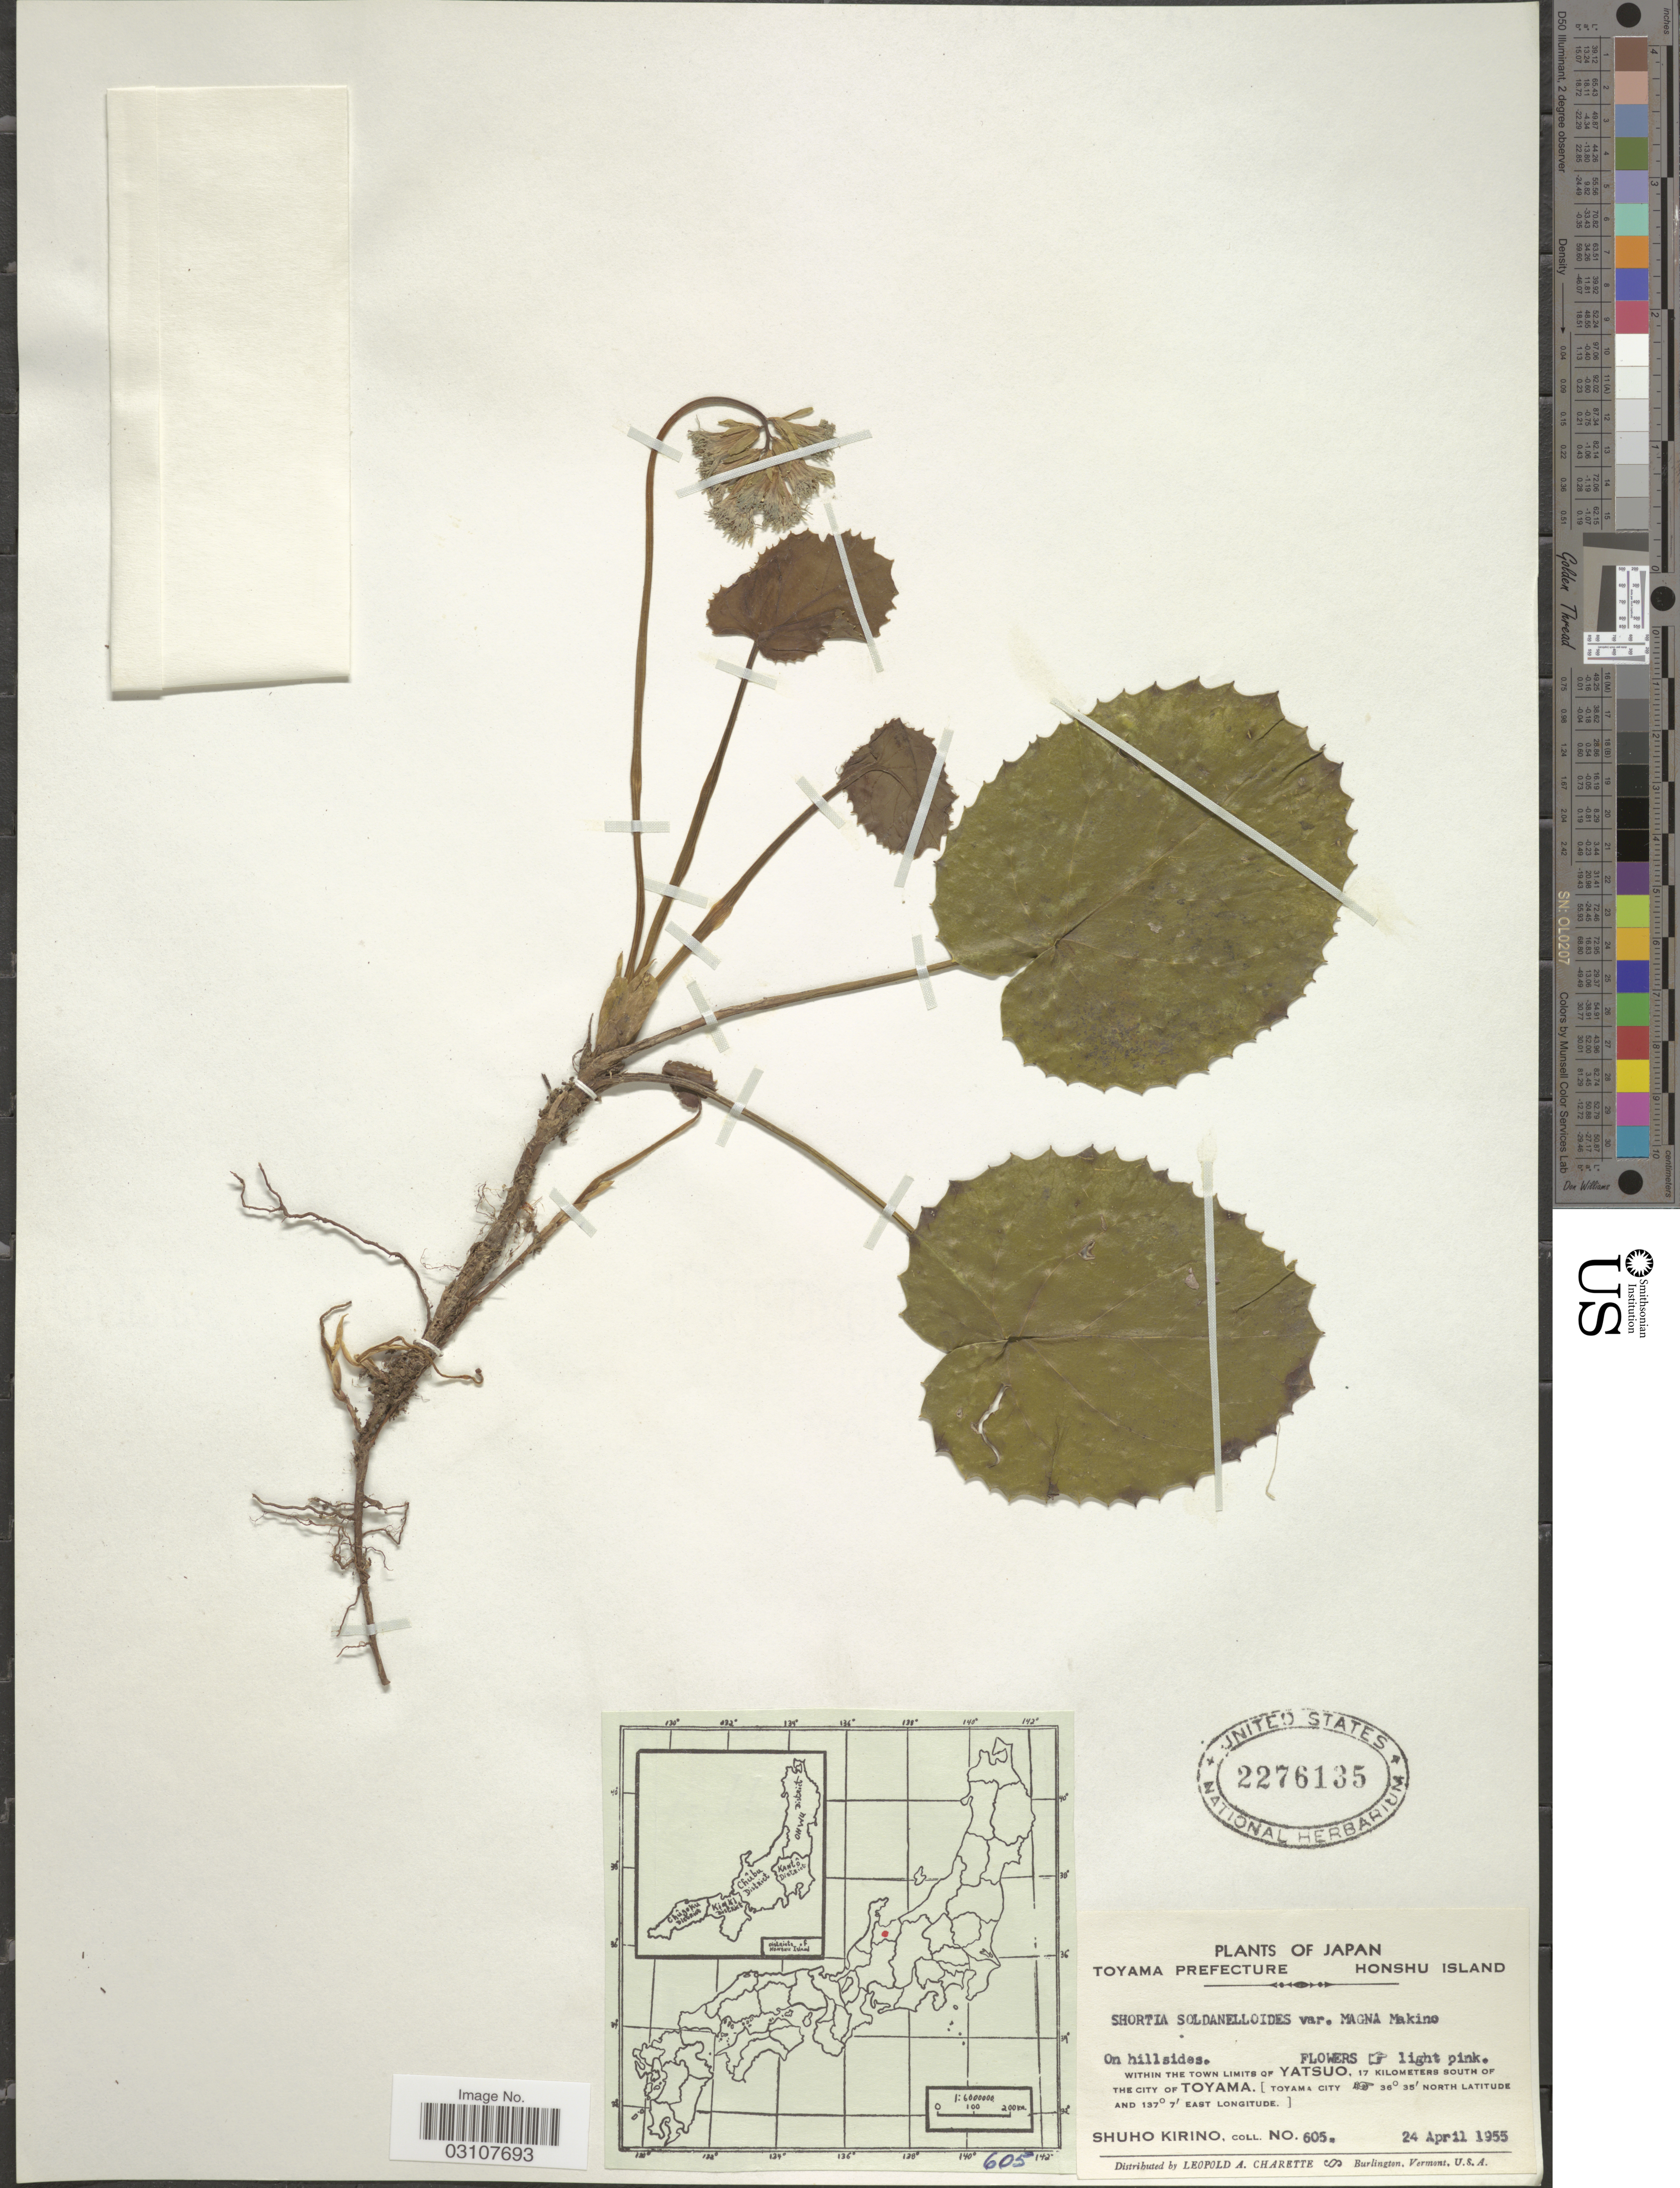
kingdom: Plantae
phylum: Tracheophyta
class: Magnoliopsida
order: Ericales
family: Diapensiaceae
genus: Shortia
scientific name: Shortia soldanelloides var. magna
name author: Makino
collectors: S. Kirino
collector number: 605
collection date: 1955-04-24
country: Japan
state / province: Toyama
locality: Toyama Prefecture. Honshu Island. Within the town limits of Yatsuo, 17 kilometers south of the city of Toyama. [Toyama city.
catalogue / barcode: US 2276135